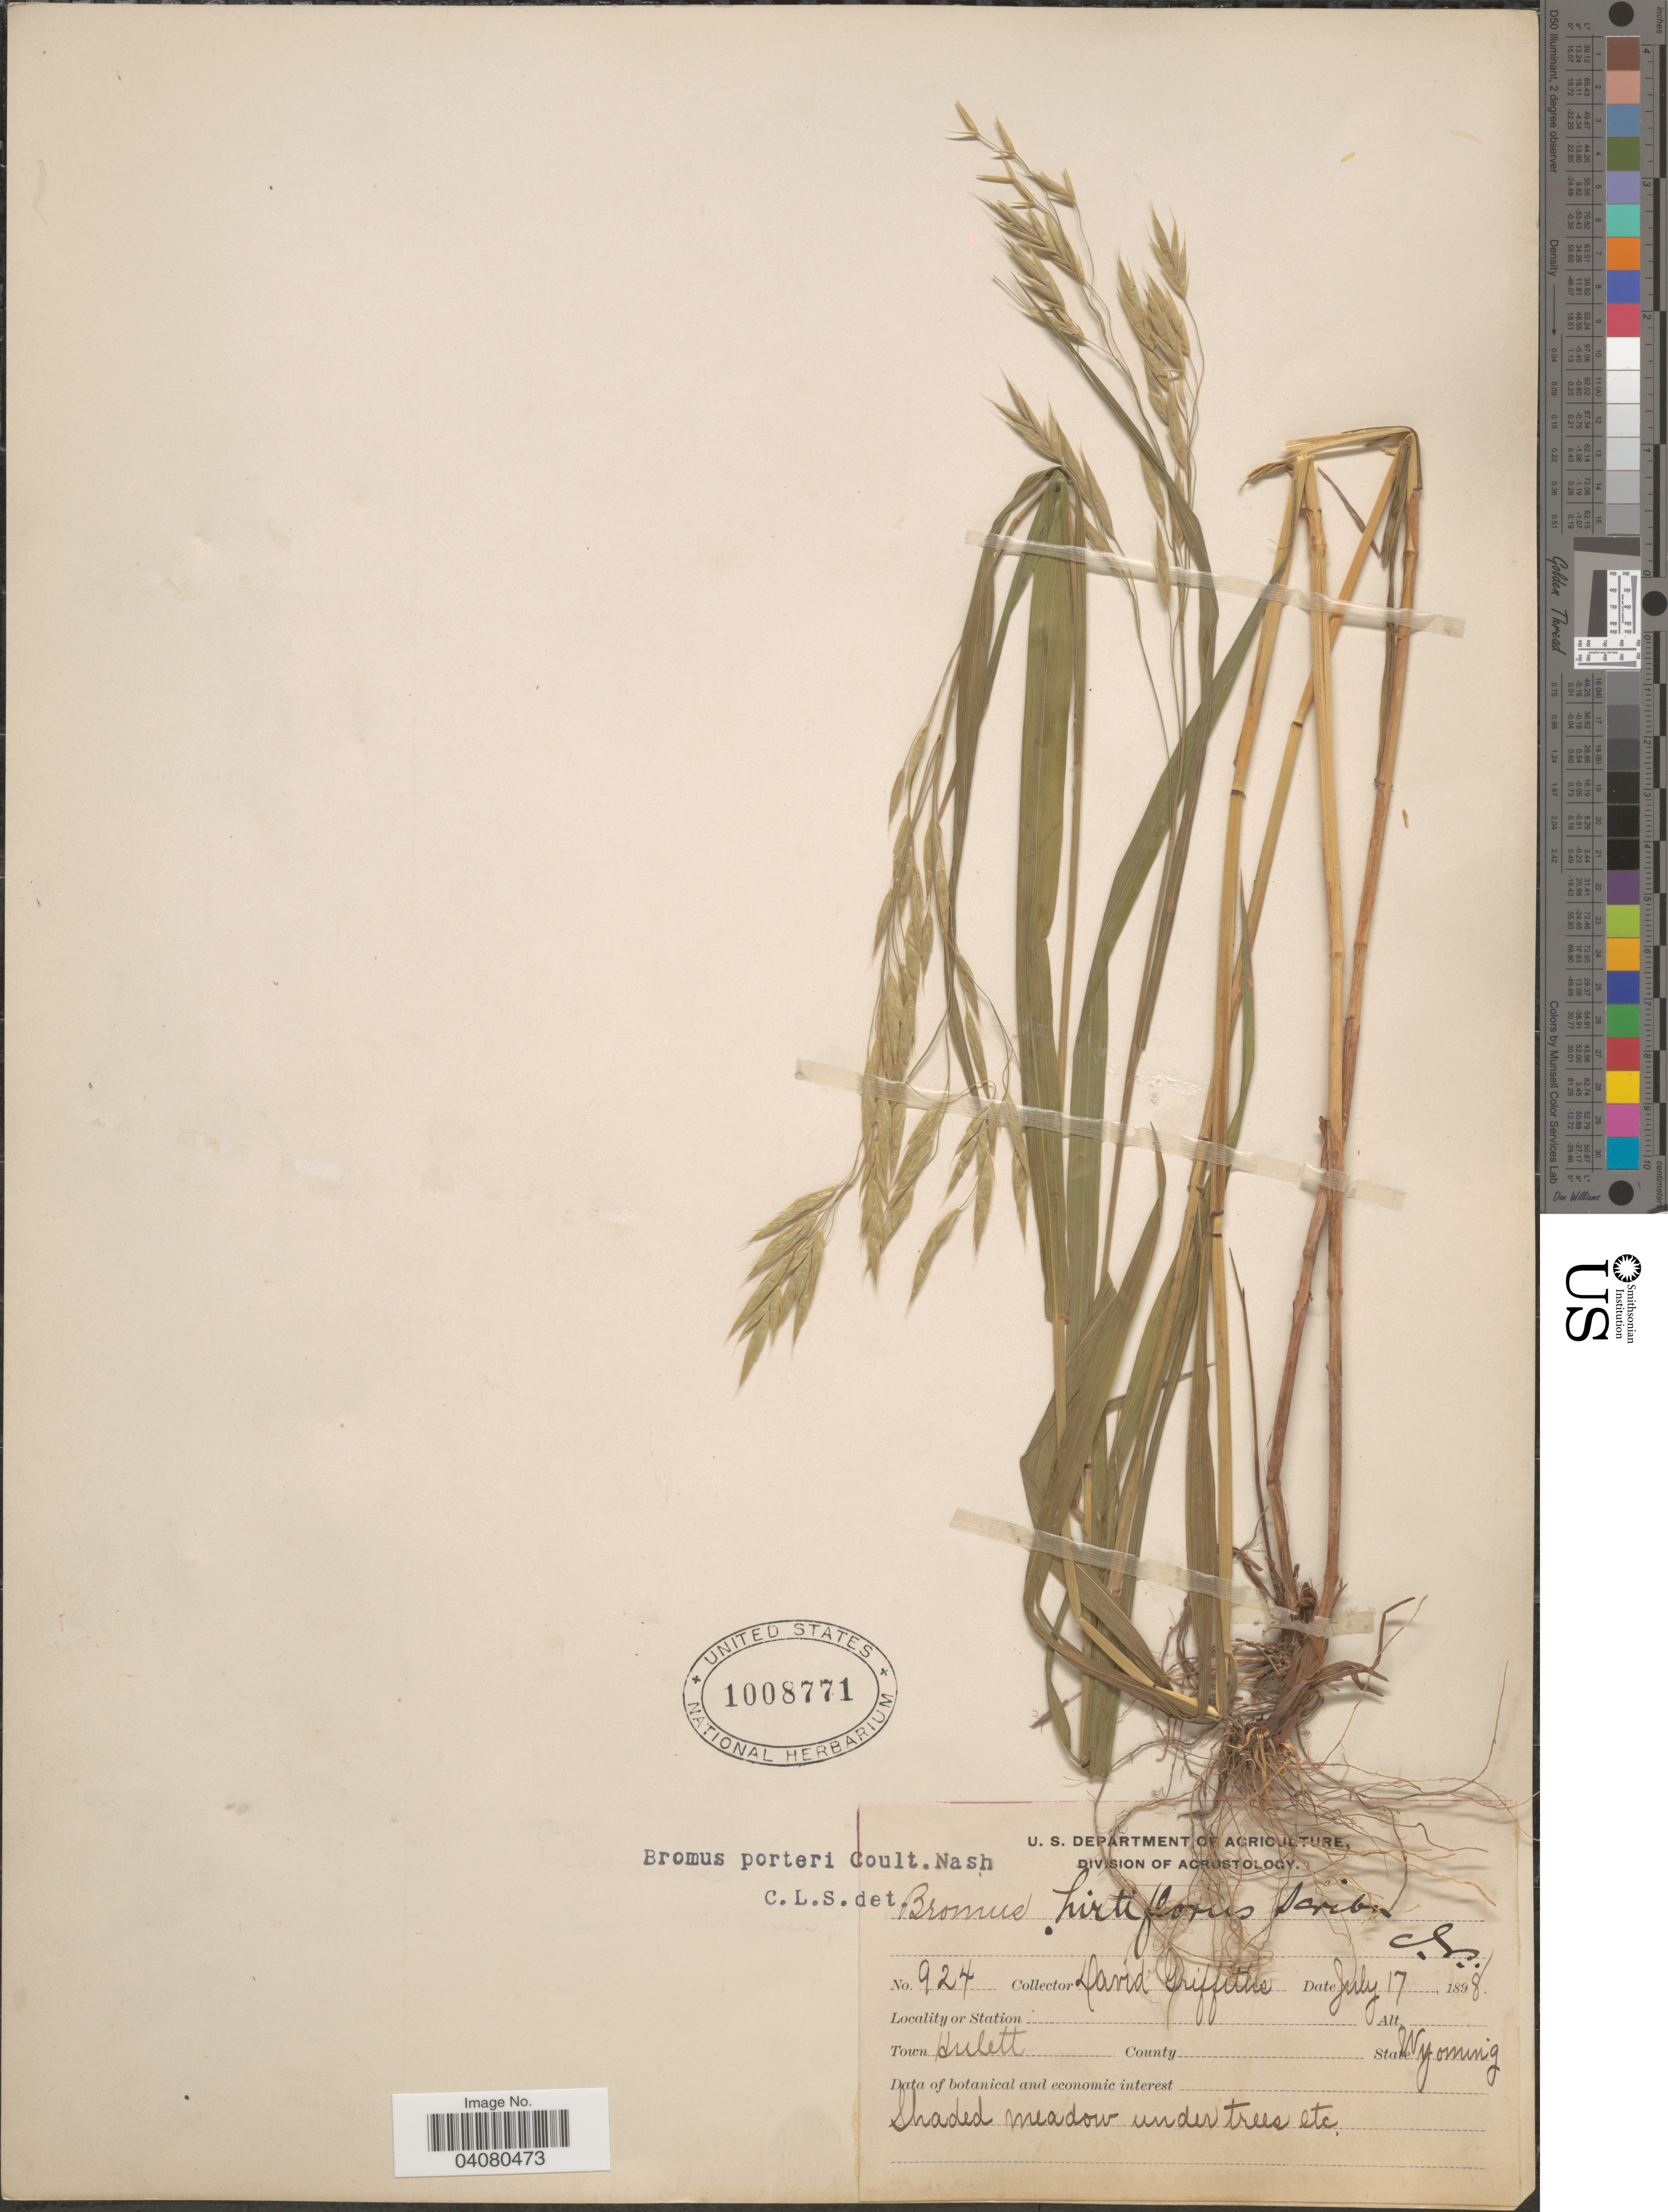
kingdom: Plantae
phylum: Tracheophyta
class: Liliopsida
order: Poales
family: Poaceae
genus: Bromus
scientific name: Bromus anomalus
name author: Rupr. ex E. Fourn.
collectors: D. Griffiths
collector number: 924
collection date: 1898-07-17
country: United States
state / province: Wyoming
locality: Town Hulett.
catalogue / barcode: US 1008771